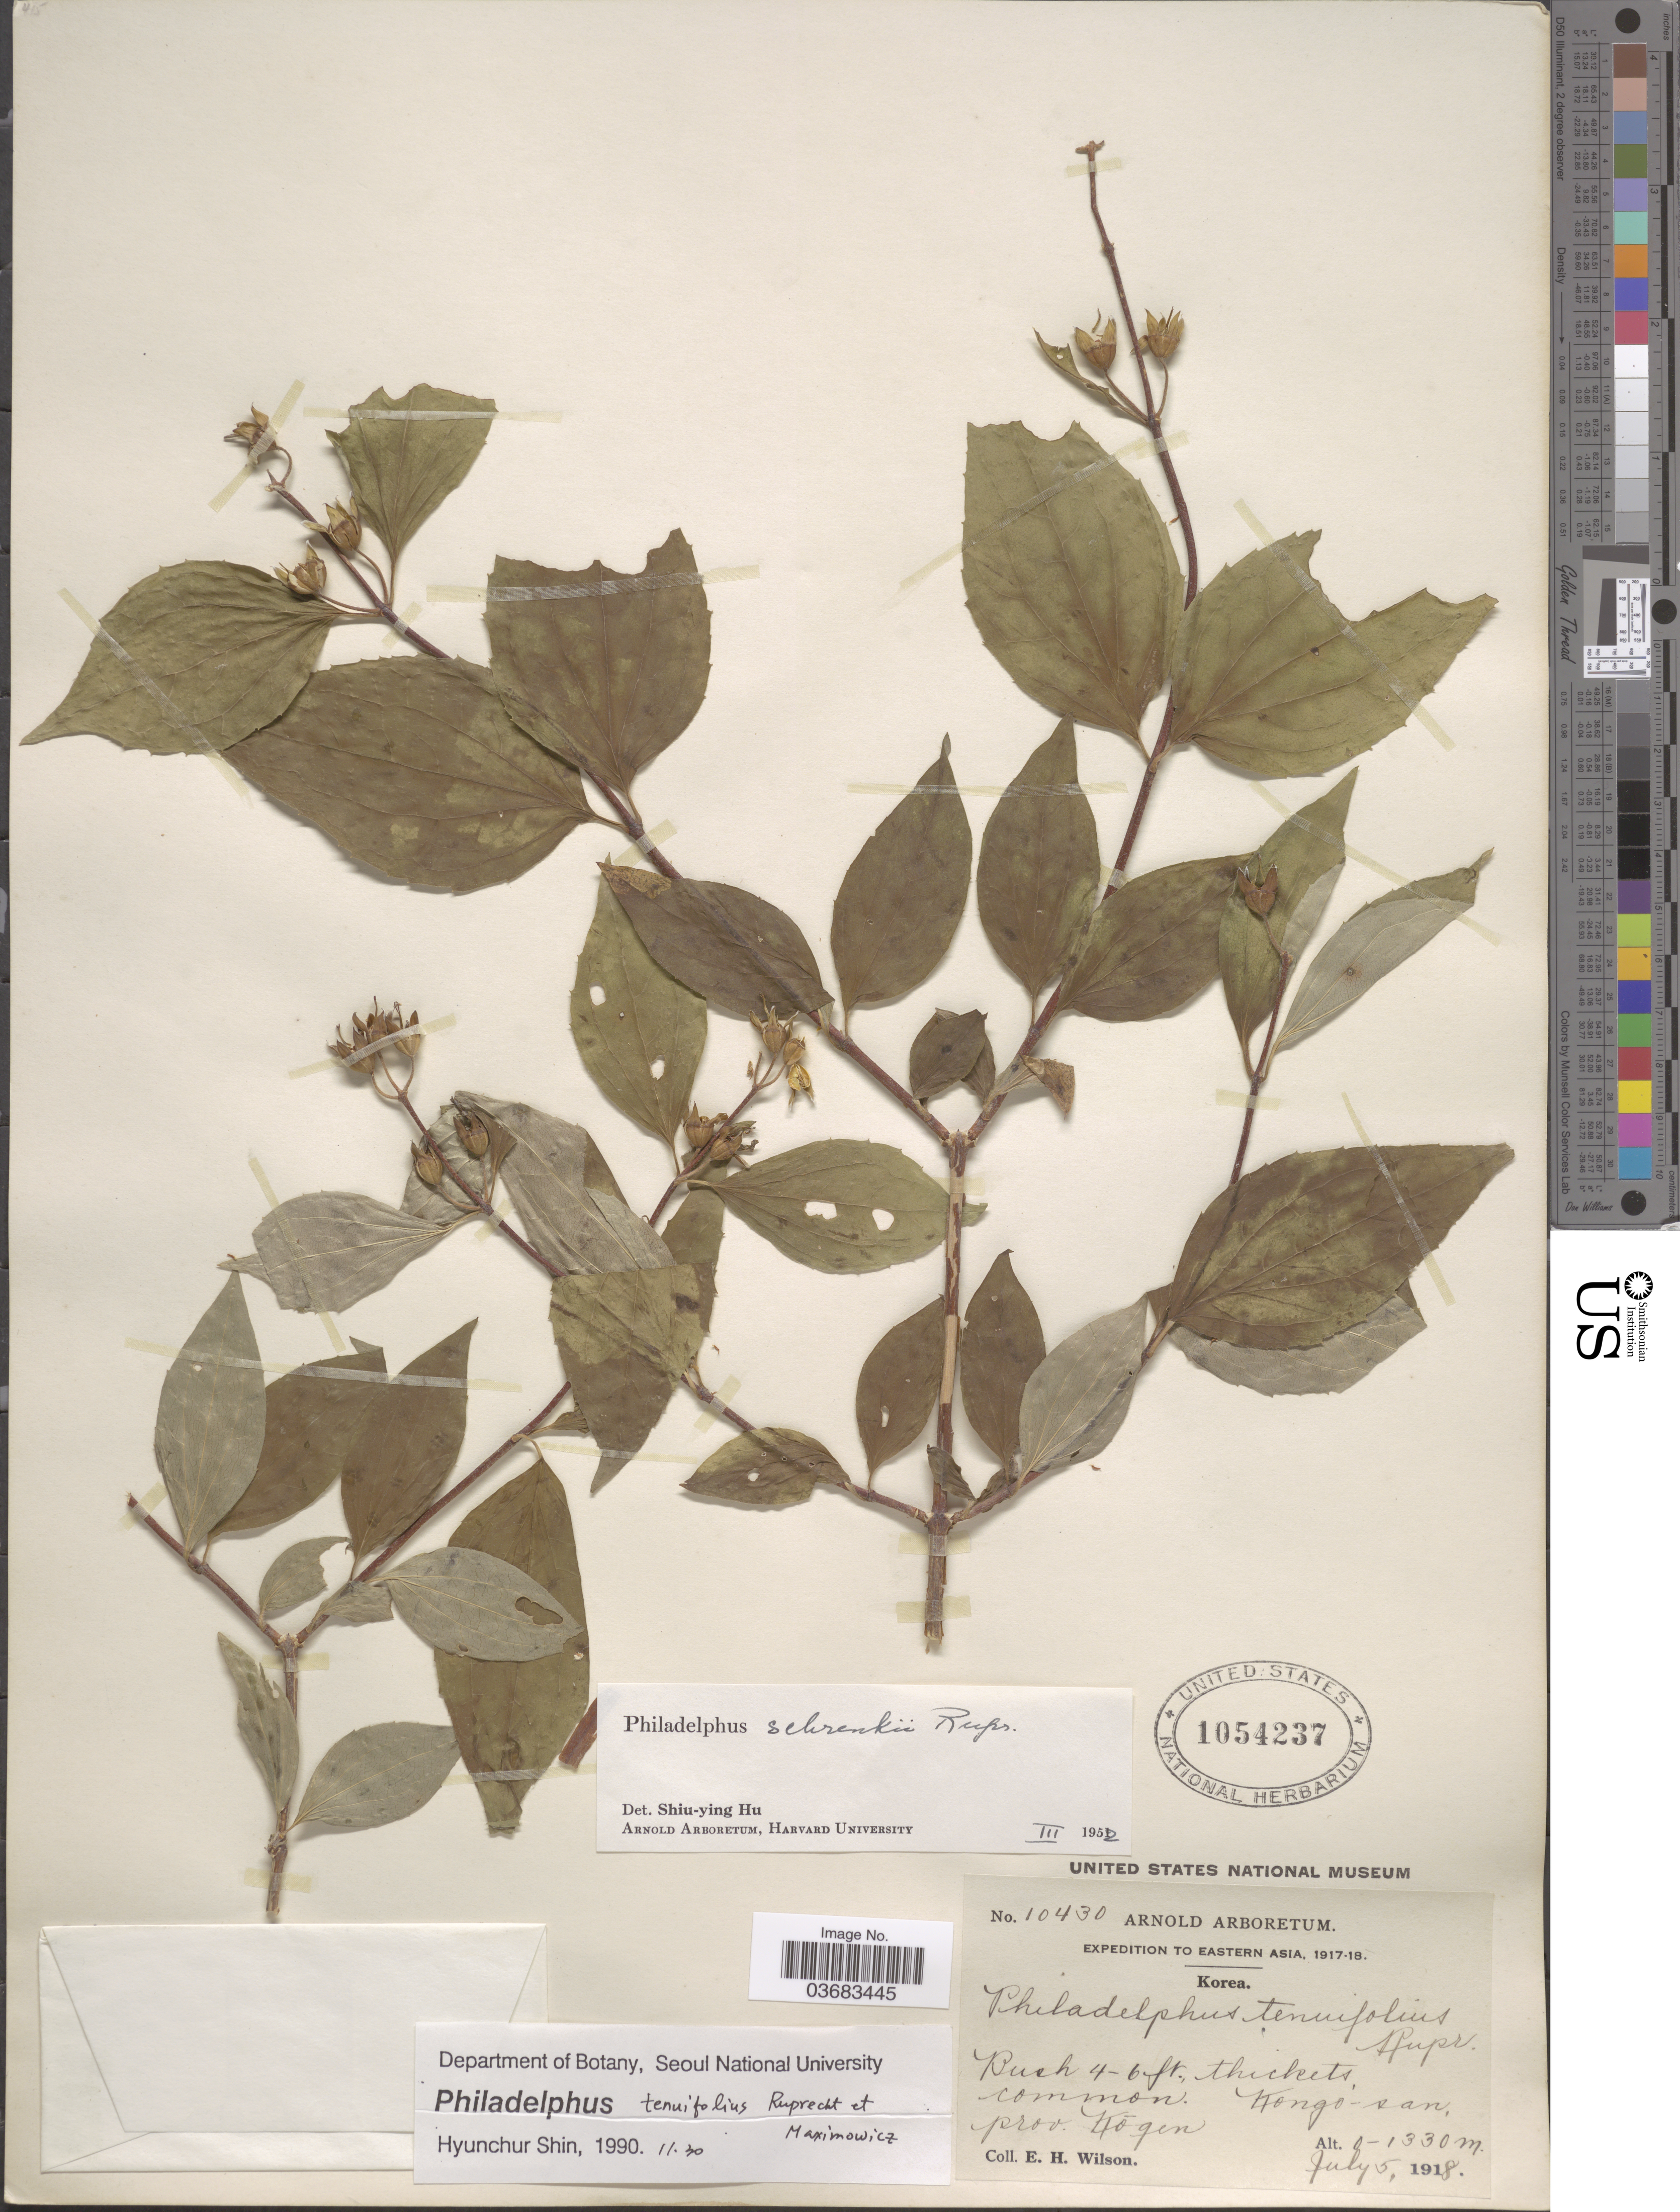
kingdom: Plantae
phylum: Tracheophyta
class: Magnoliopsida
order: Cornales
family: Hydrangeaceae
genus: Philadelphus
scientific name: Philadelphus tenuifolius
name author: Rupr.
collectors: E. Wilson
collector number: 10430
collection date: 1918-07-05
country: North Korea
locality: Expedition to Eastern Asia, 1917-18. Kongo-san, prov. Kōgen.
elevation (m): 0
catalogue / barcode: US 1054237